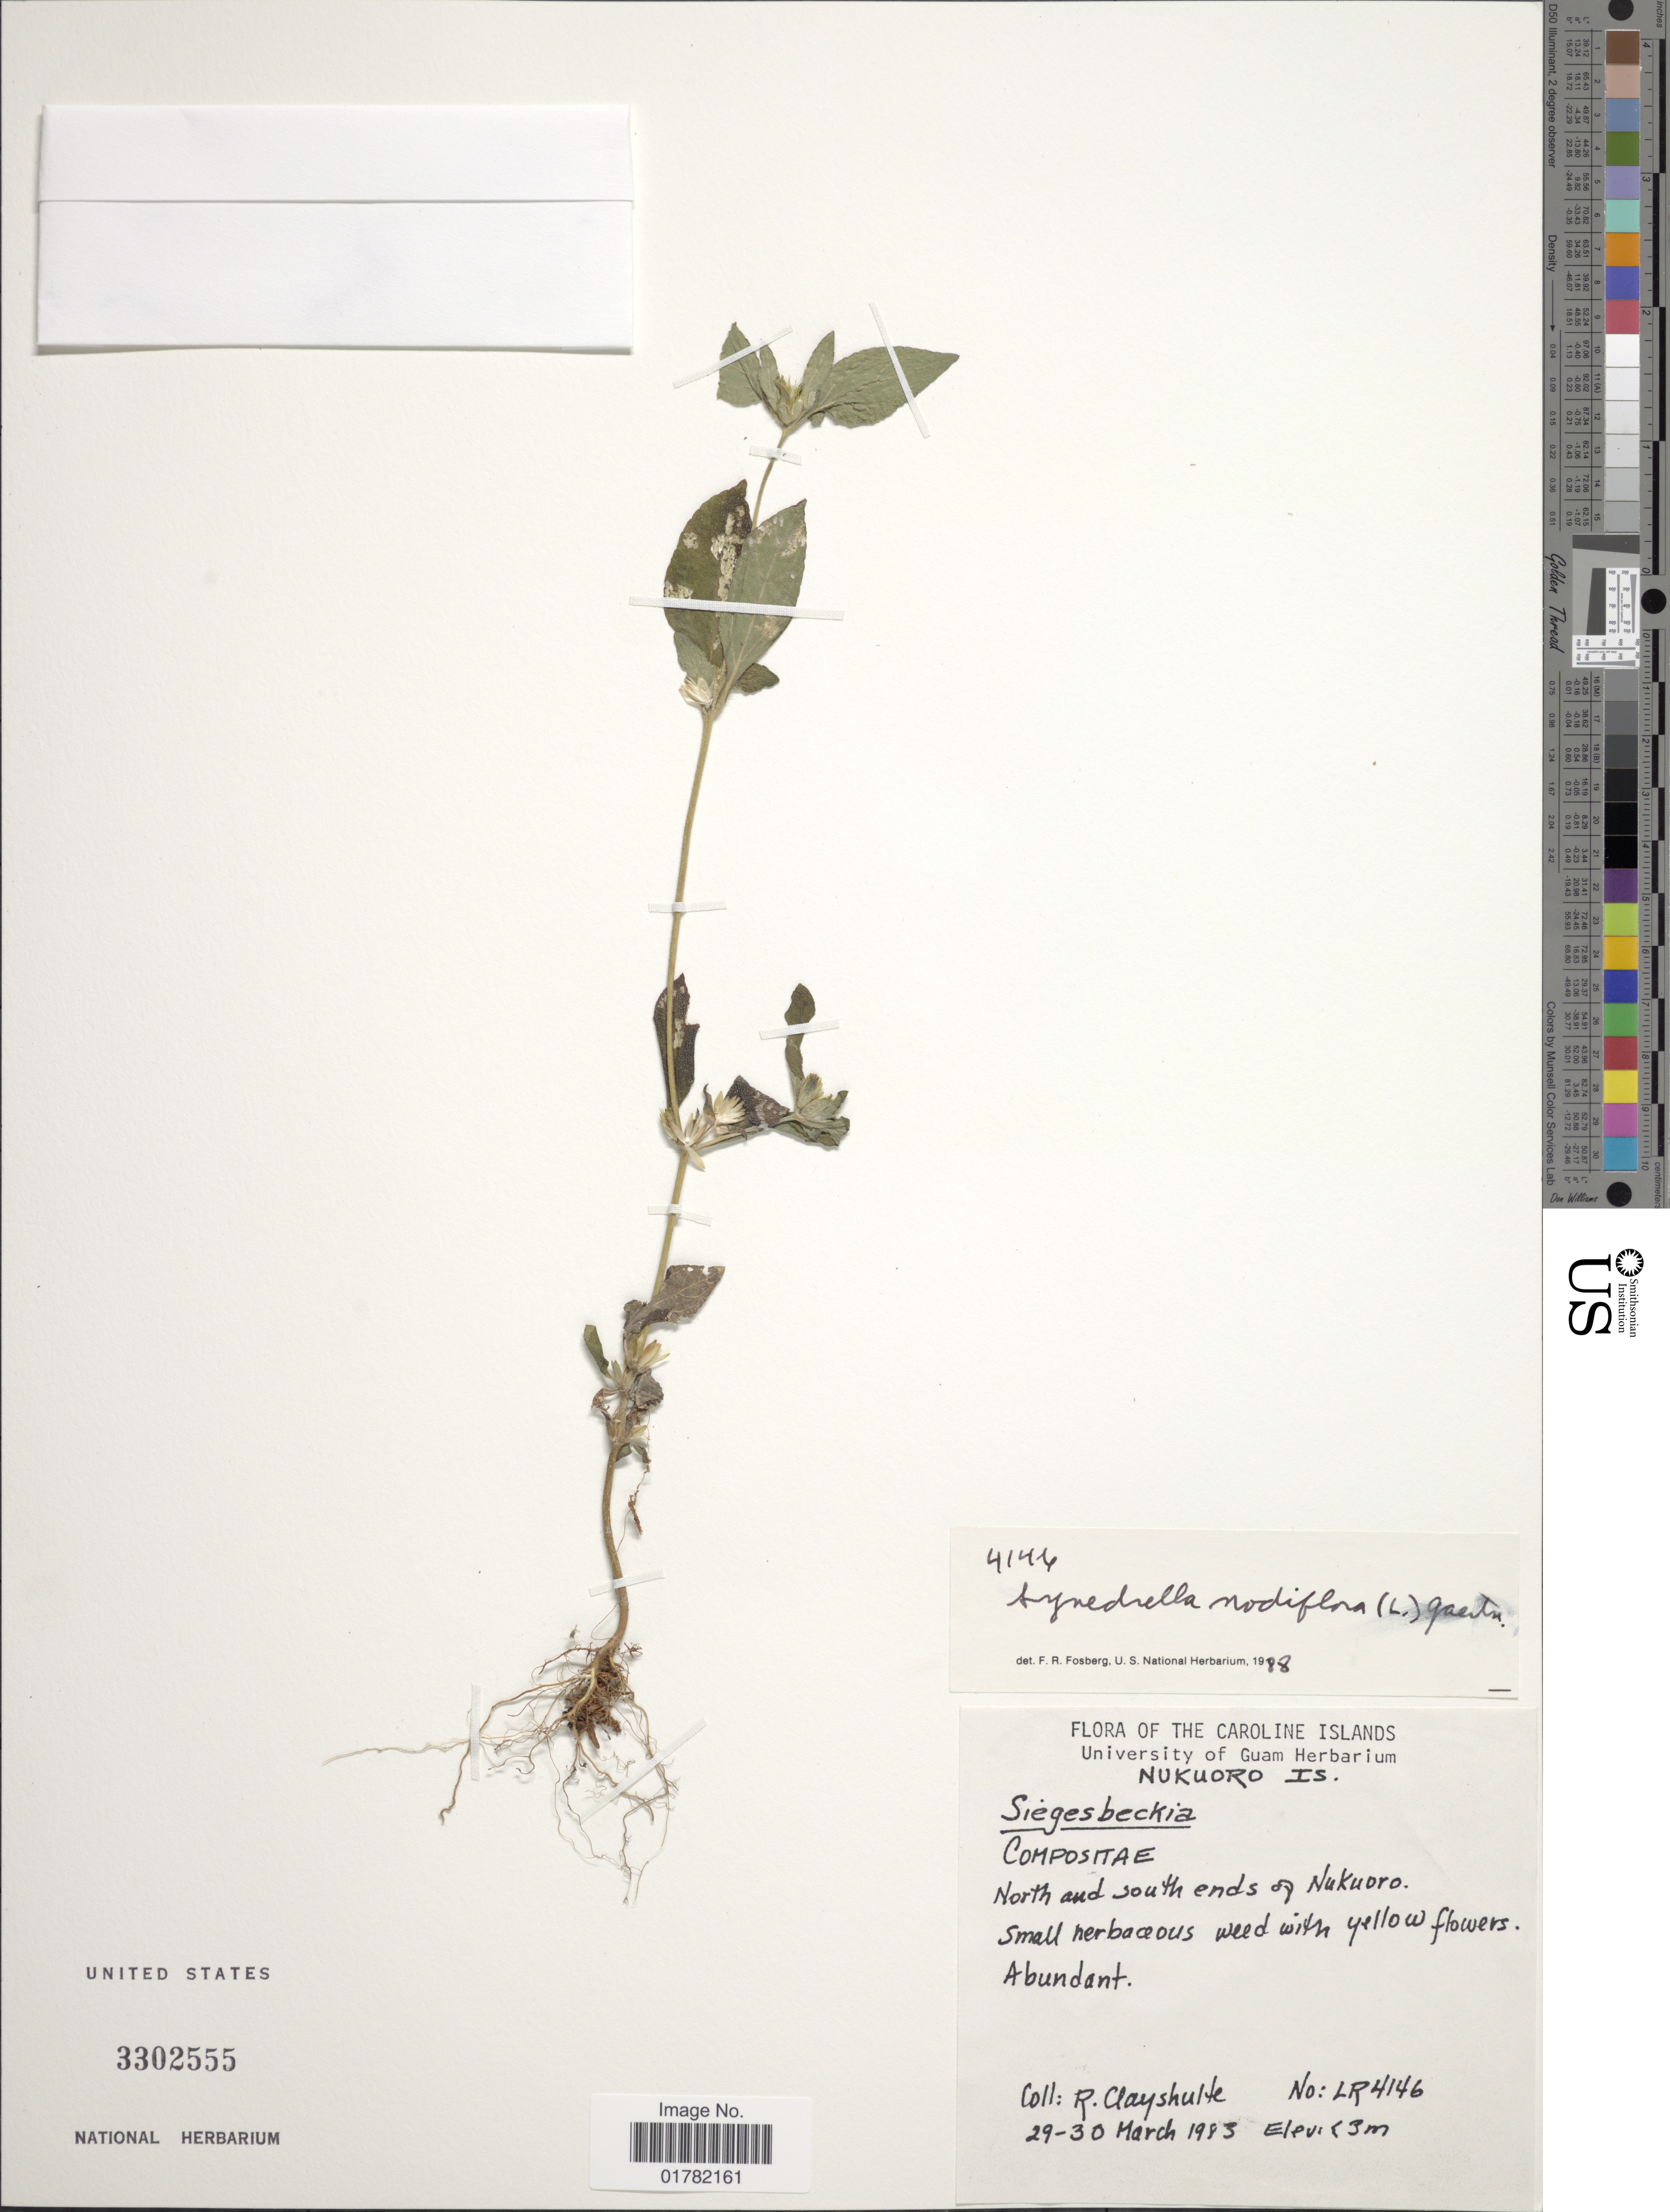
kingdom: Plantae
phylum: Tracheophyta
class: Magnoliopsida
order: Asterales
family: Asteraceae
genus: Synedrella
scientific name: Synedrella nodiflora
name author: (L.) Gaertn.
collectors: R. Clayshulte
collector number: LR 4146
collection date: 1983-03-29/1983-03-30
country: Micronesia, Federated States of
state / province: Pohnpei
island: Nukuoro Atoll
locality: The Caroline Islands, Nukuoro Is, North and south ends of Nukuoro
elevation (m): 3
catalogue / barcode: US 3302555